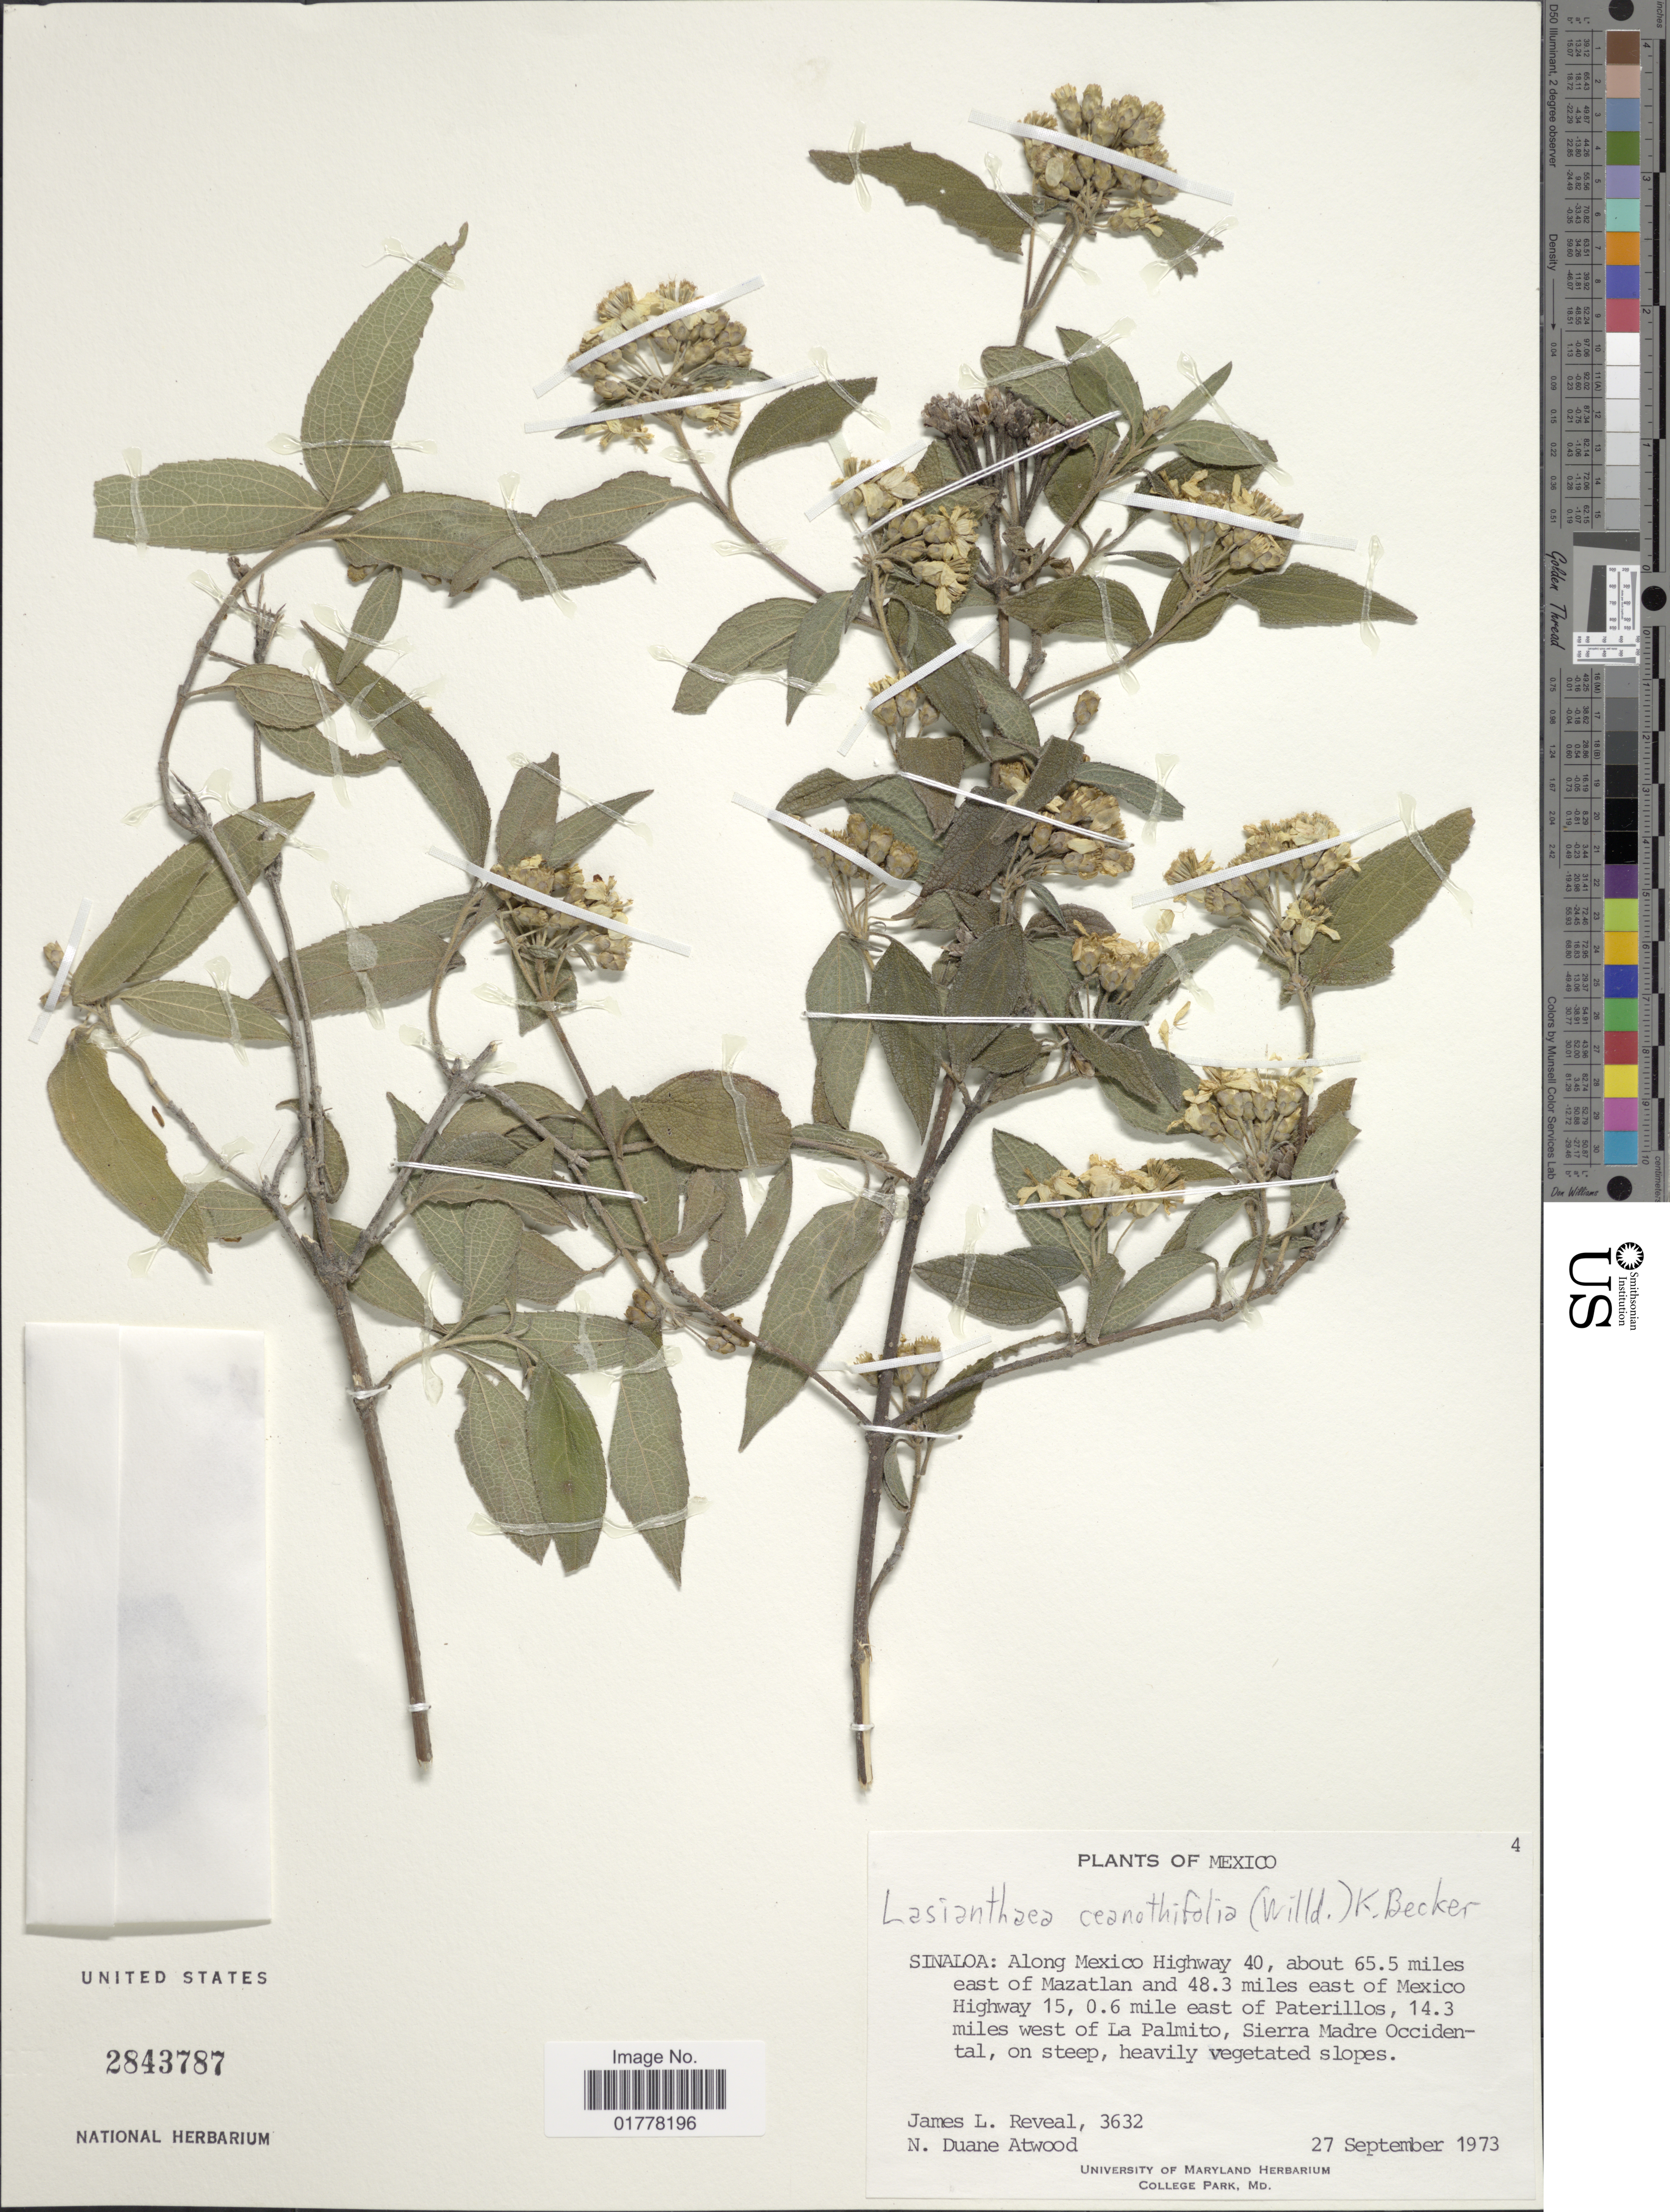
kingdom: Plantae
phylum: Tracheophyta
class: Magnoliopsida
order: Asterales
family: Asteraceae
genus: Lasianthaea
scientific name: Lasianthaea ceanothifolia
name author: (Willd.) K.M. Becker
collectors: J. L. Reveal & N. Atwood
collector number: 3632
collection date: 1973-09-27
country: Mexico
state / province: Sinaloa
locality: Sinaloa: Along Mexico Highway 40, about 65.5 miles east of Mazatlan and 48.3 miles east of Mexico Highway 15, 0.6 mile east of Paterillos, 14.3 miles west of La Palmito, Sierra Madre Occidental, on steep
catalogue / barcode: US 2843787